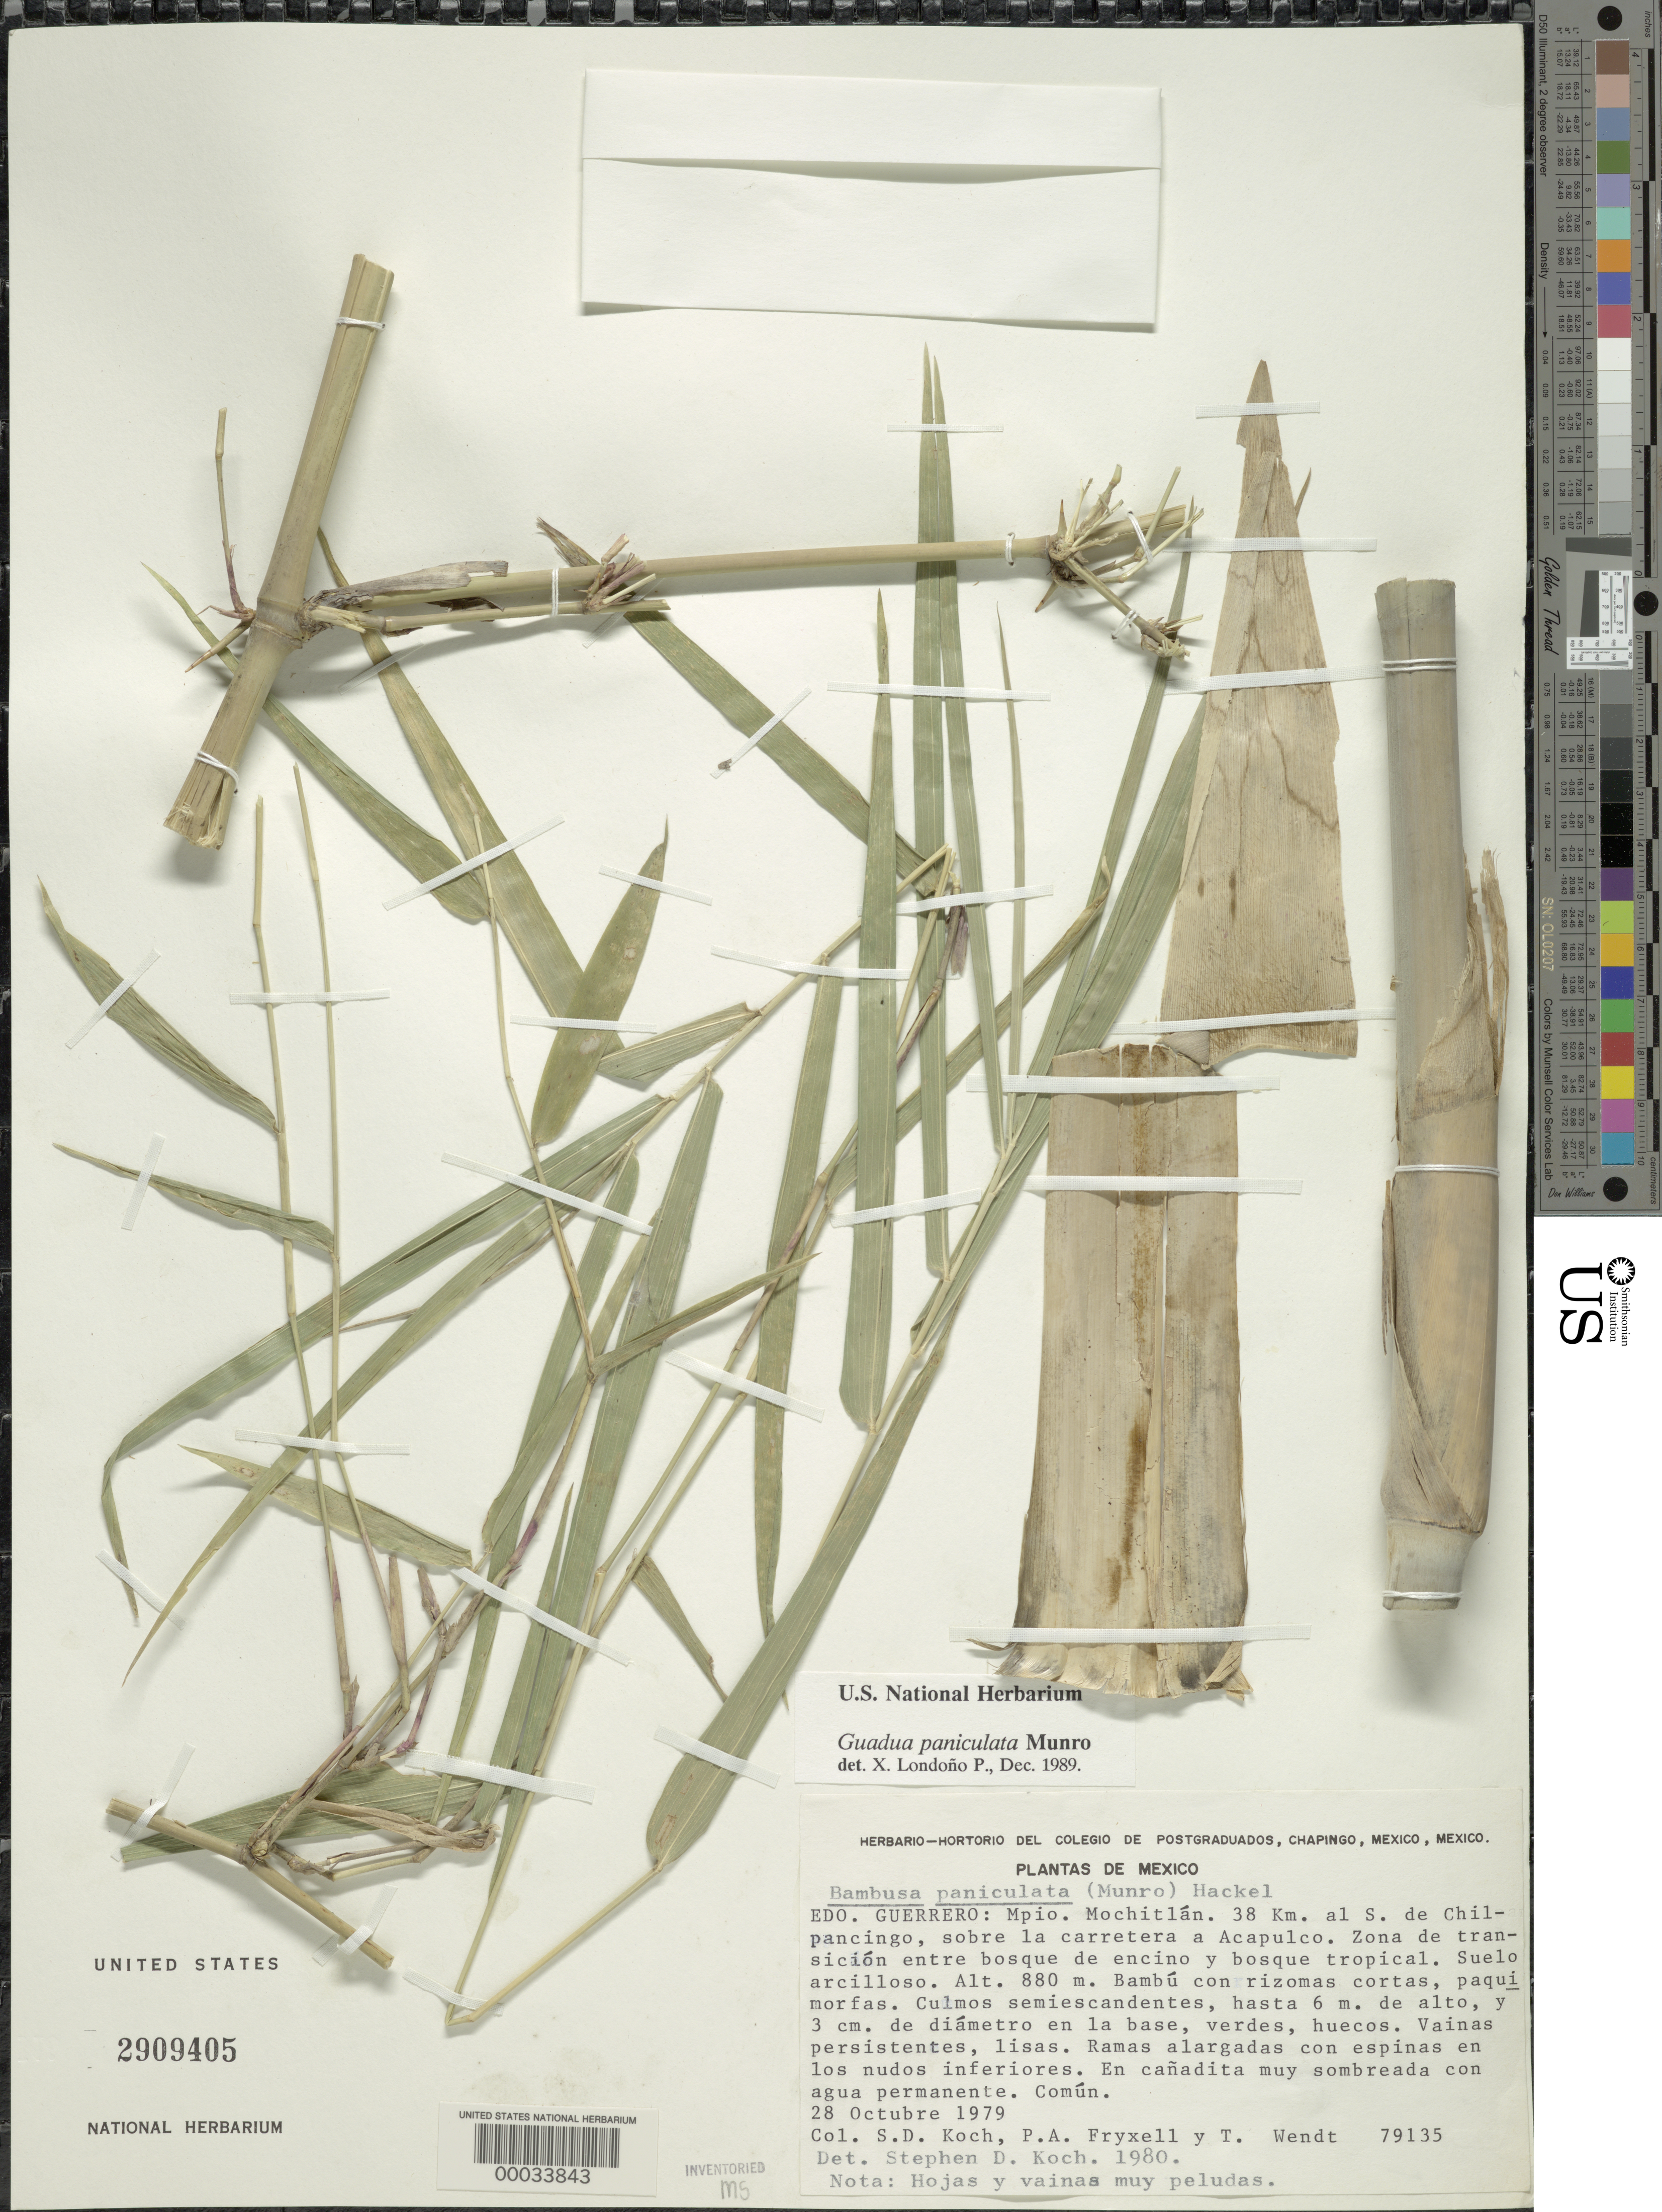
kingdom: Plantae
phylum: Tracheophyta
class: Liliopsida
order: Poales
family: Poaceae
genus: Guadua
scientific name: Guadua refracta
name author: Munro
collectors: S. D. Koch, P. A. Fryxell & T. L. Wendt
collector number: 79135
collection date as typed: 28 Oct 1979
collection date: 1979-10-28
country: Mexico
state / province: Guerrero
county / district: Mochitlán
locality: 3 km S of Chilpancingo, above the road to Acapulco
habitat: Transition zone between deduous forest and tropical forest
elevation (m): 880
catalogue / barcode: US 2909405